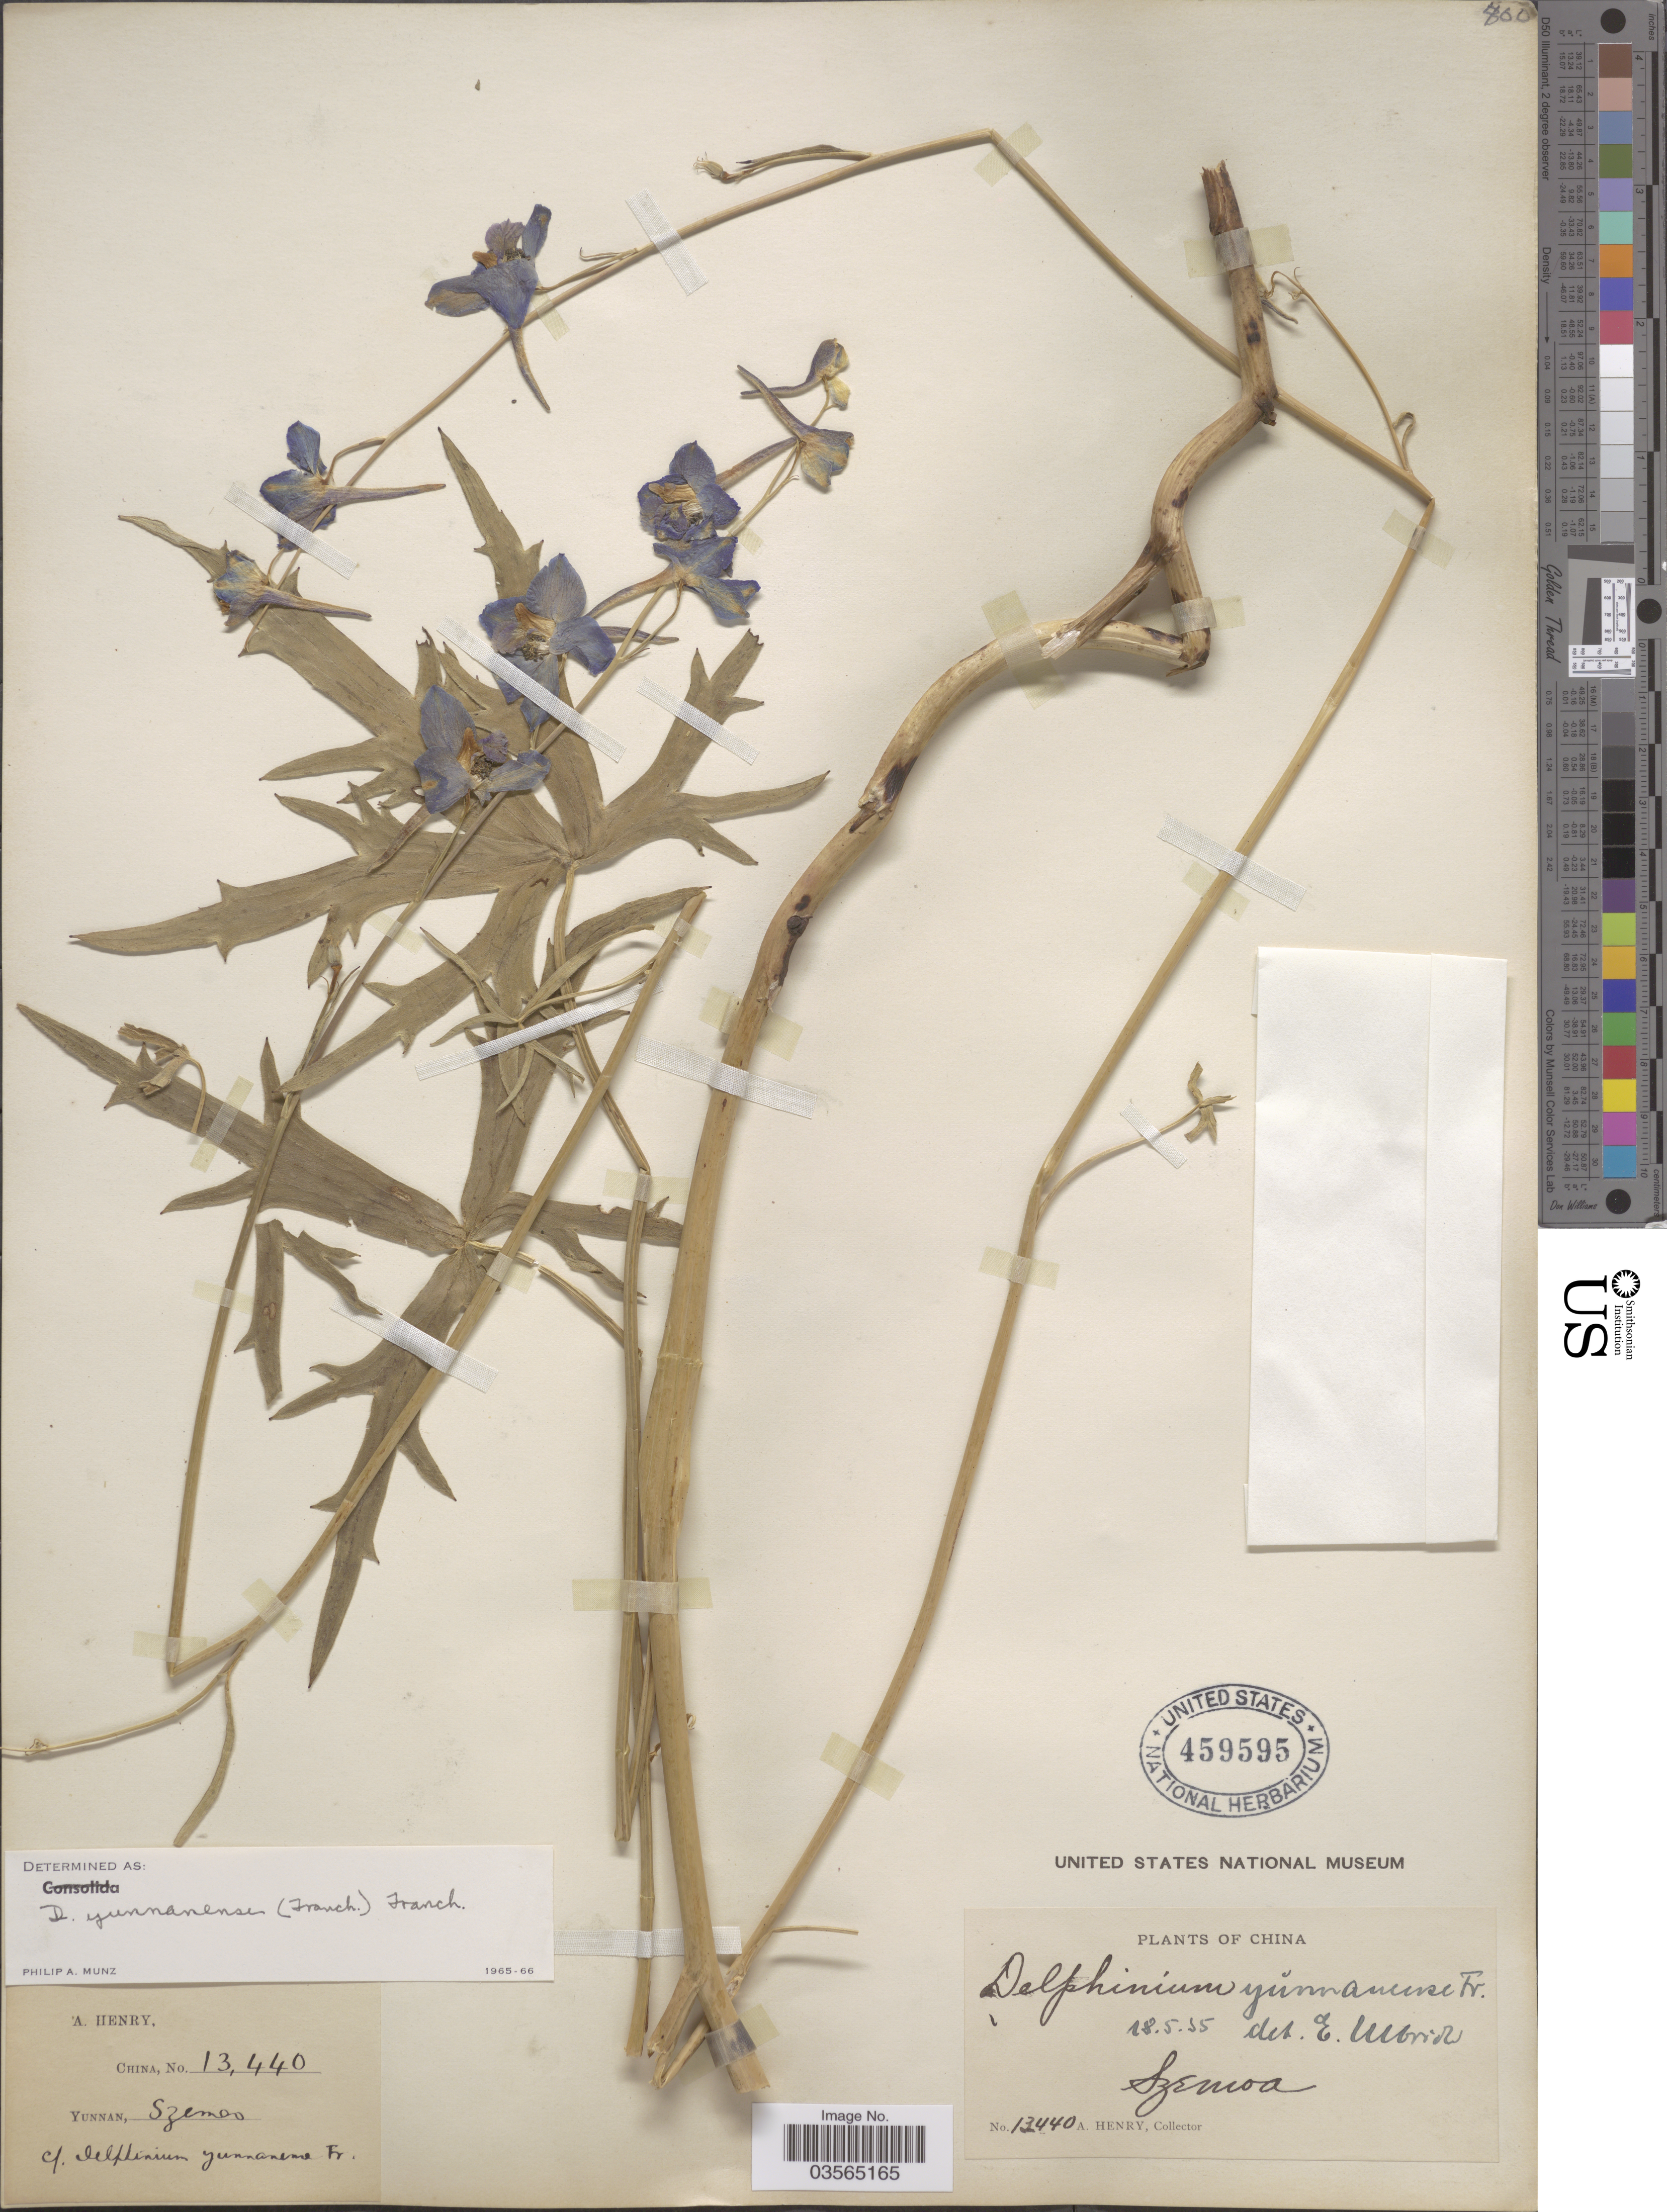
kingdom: Plantae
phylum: Tracheophyta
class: Magnoliopsida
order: Ranunculales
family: Ranunculaceae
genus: Delphinium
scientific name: Delphinium yunnanense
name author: (Franch.) Franch.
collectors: A. Henry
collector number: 13440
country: China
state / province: Yunnan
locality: Szemoa.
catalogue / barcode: US 459595